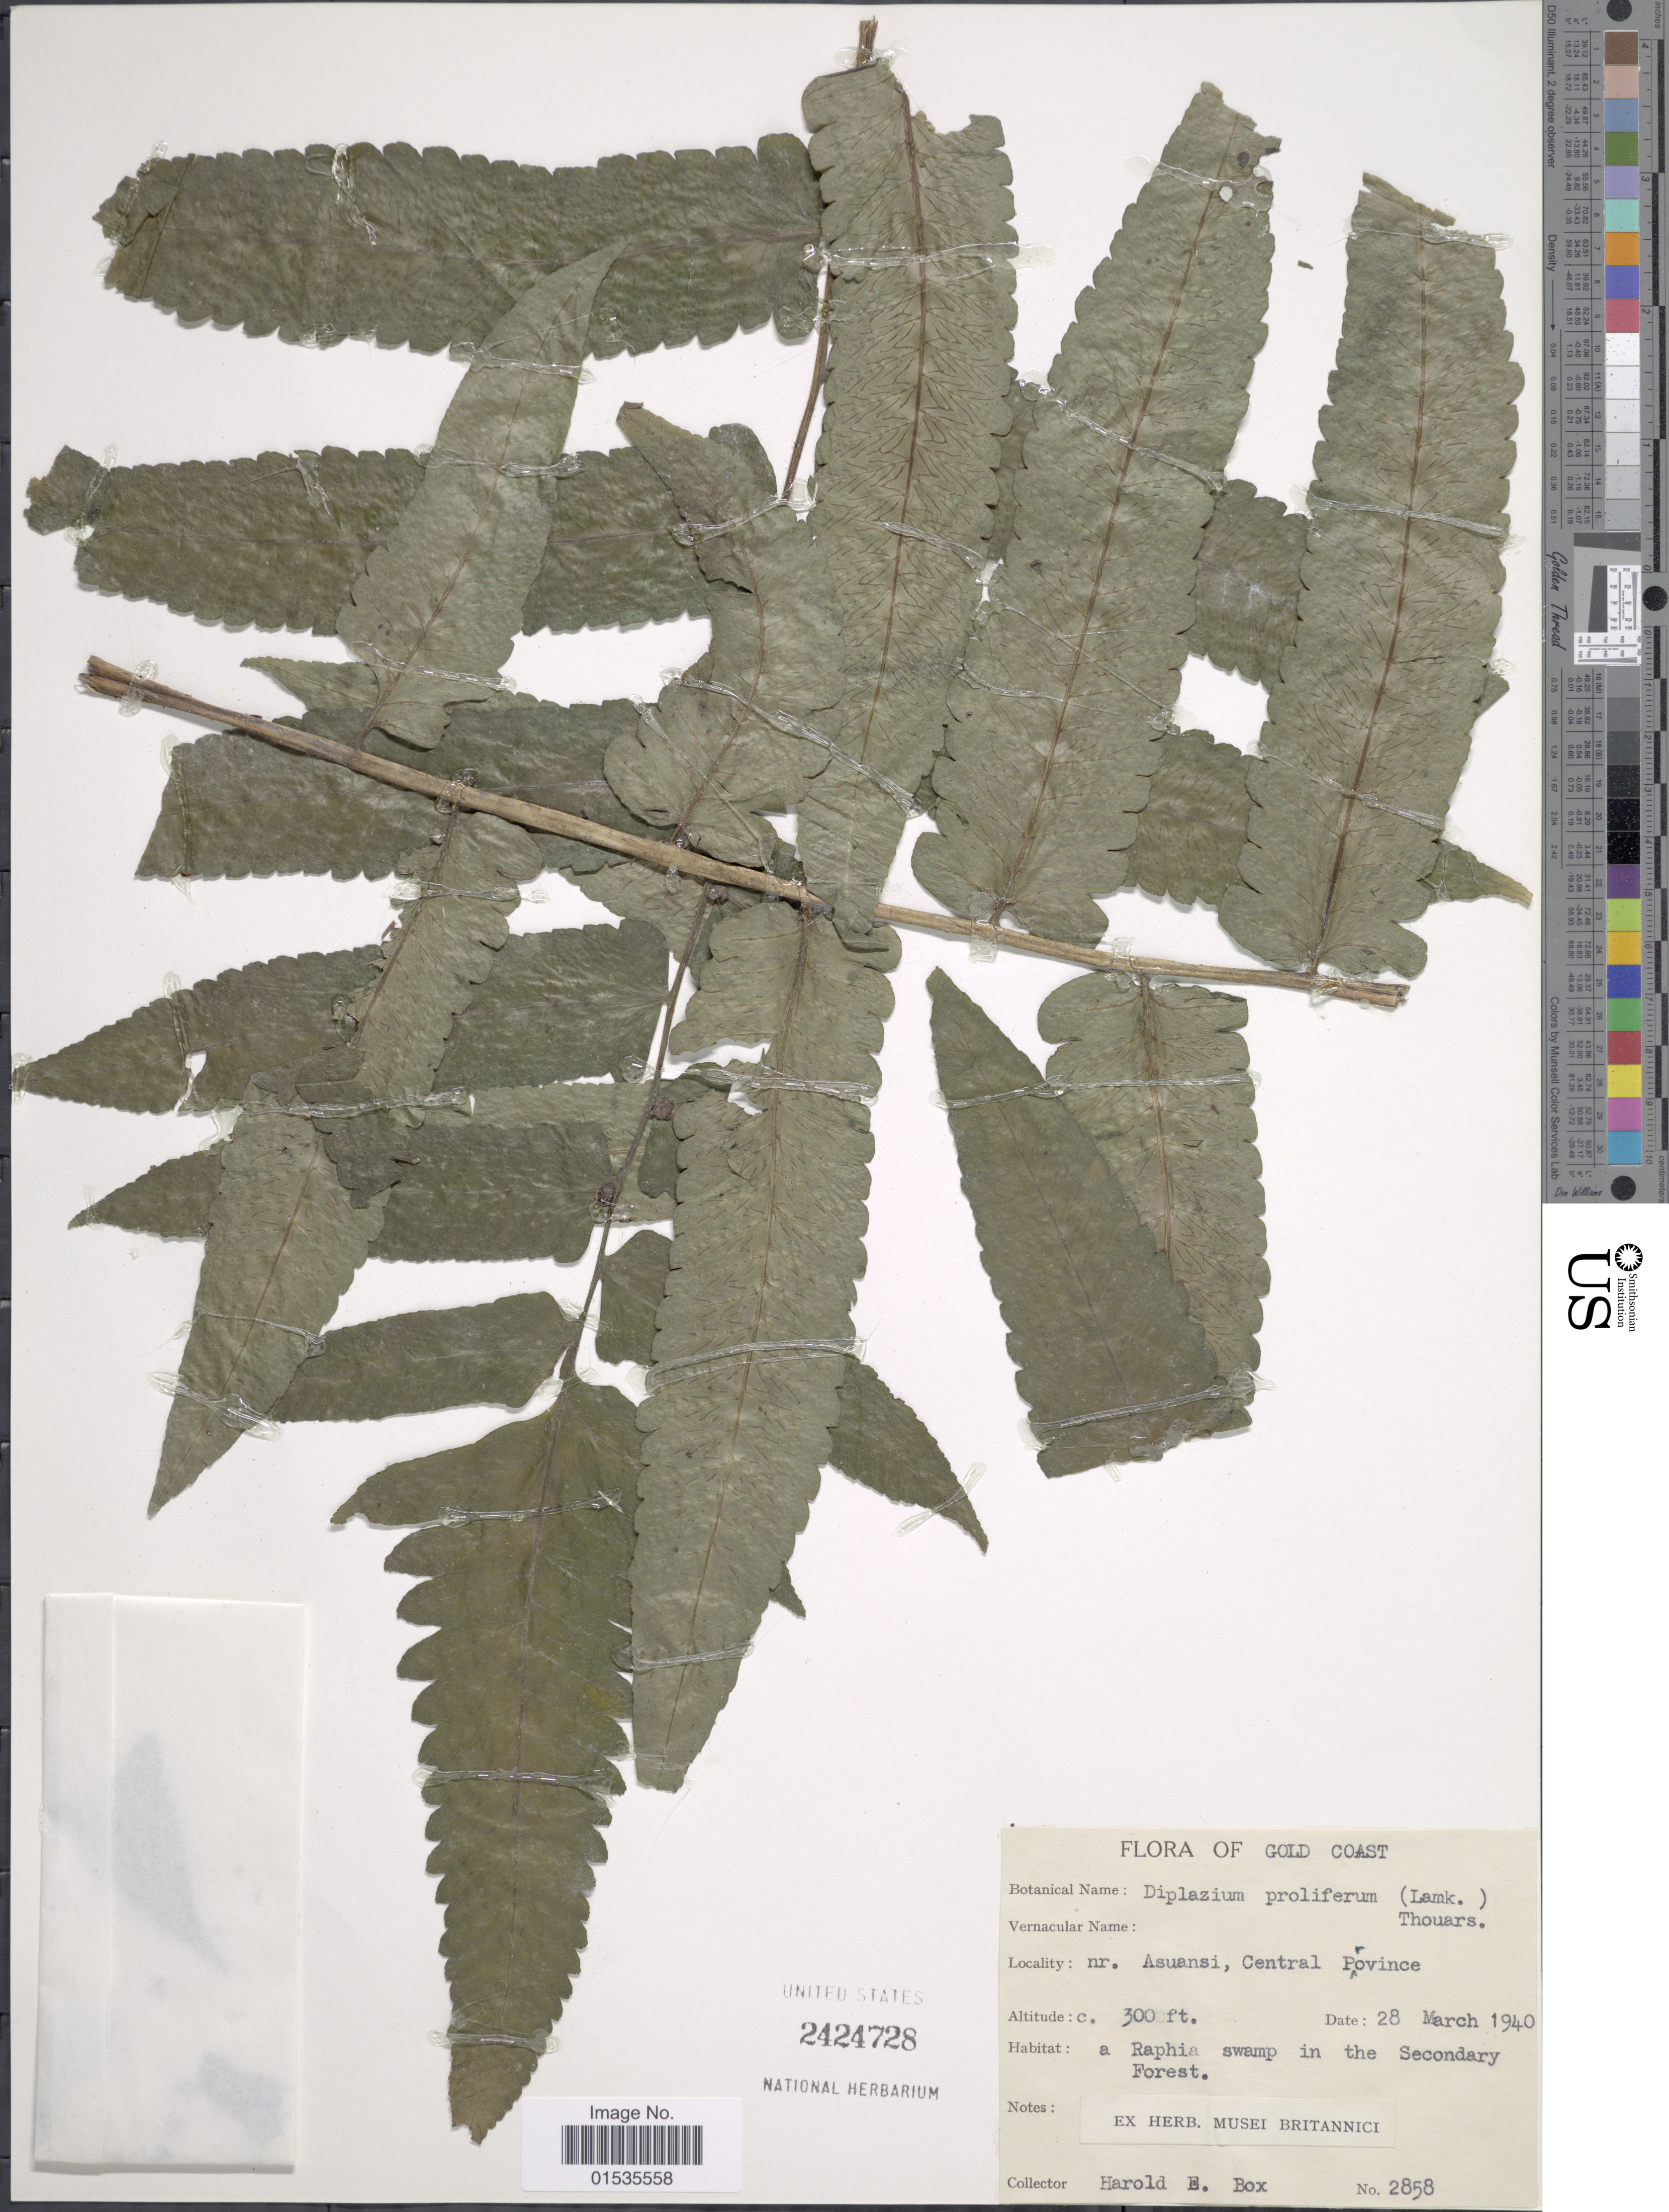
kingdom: Plantae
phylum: Tracheophyta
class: Polypodiopsida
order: Polypodiales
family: Athyriaceae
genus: Diplazium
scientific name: Diplazium proliferum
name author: (Lam.) Thouars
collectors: H. E. Box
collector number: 2858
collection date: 1940-03-28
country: Ghana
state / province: Central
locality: Gold Coast, Nr. Asuansi, Central Province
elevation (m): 914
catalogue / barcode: US 2424728